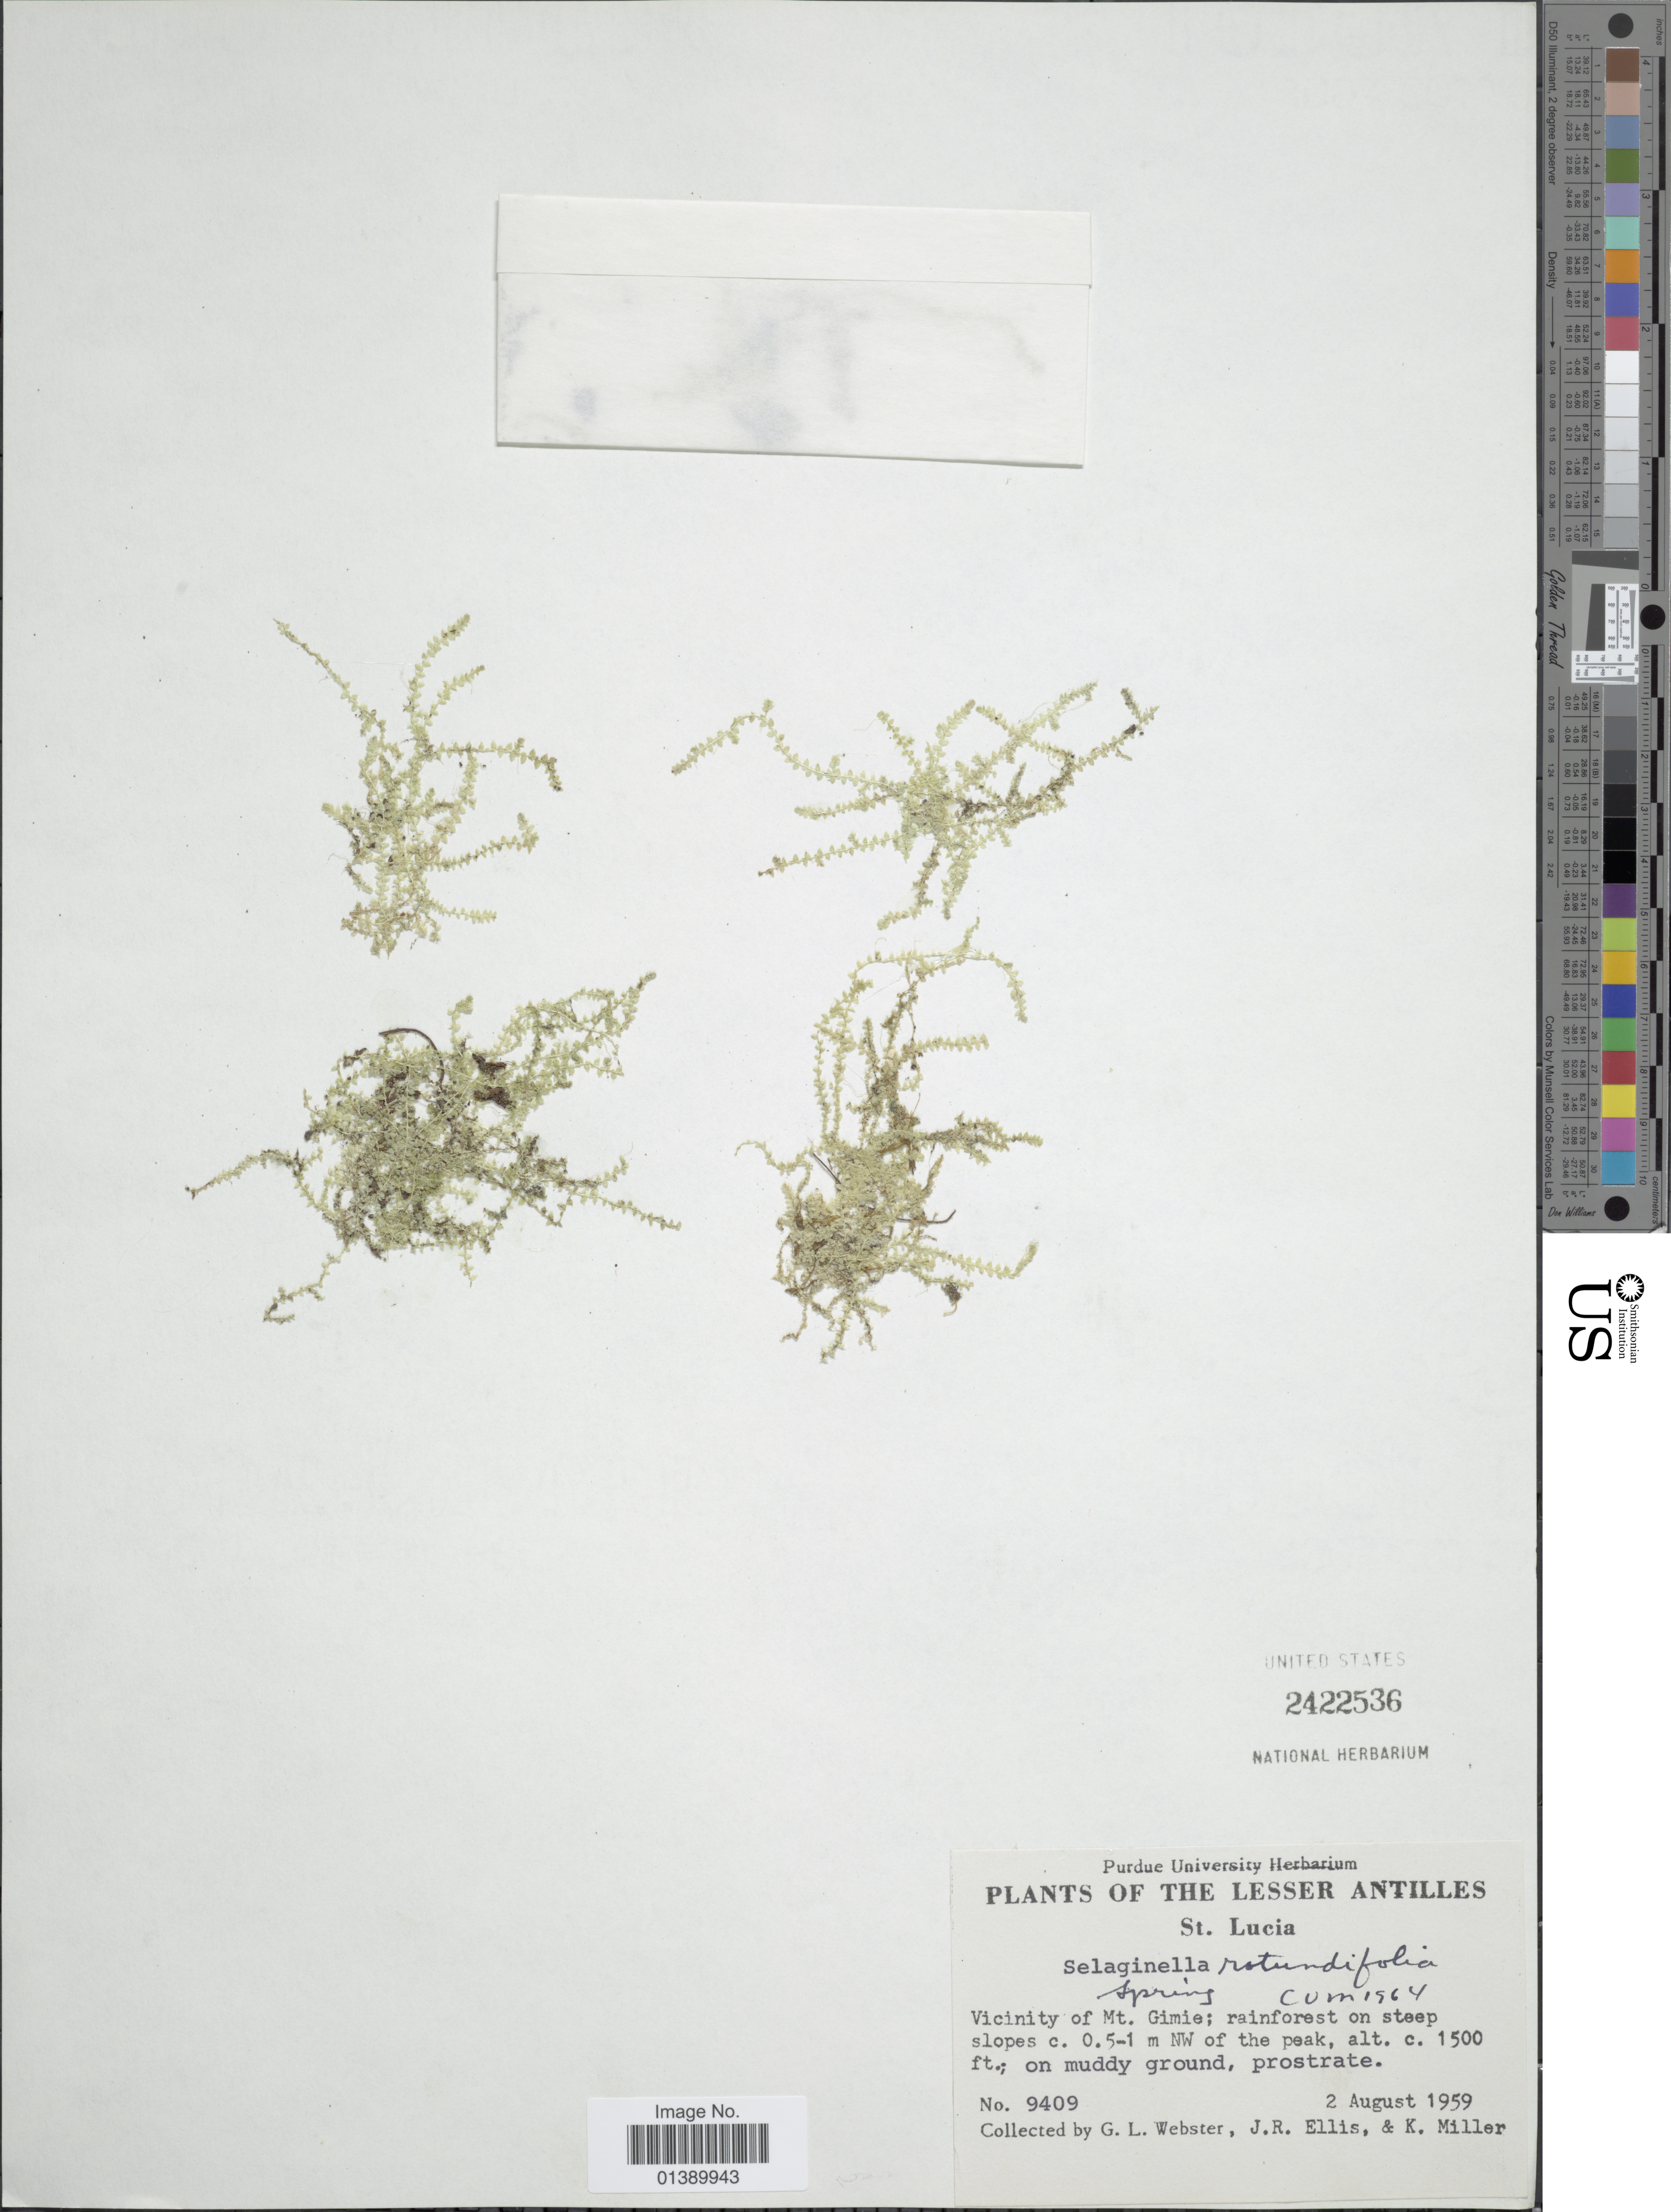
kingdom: Plantae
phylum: Tracheophyta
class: Lycopodiopsida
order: Selaginellales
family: Selaginellaceae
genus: Selaginella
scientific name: Selaginella rotundifolia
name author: Spring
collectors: G. L. Webster, J. R. Ellis & K. Miller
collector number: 9409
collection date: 1959-08-02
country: St. Lucia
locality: The Lesser Antilles, Vicinity of Mt Gimie; rainforest on steep slopes c. 1.5-1 m NW of the peak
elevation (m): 457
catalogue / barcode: US 2422536